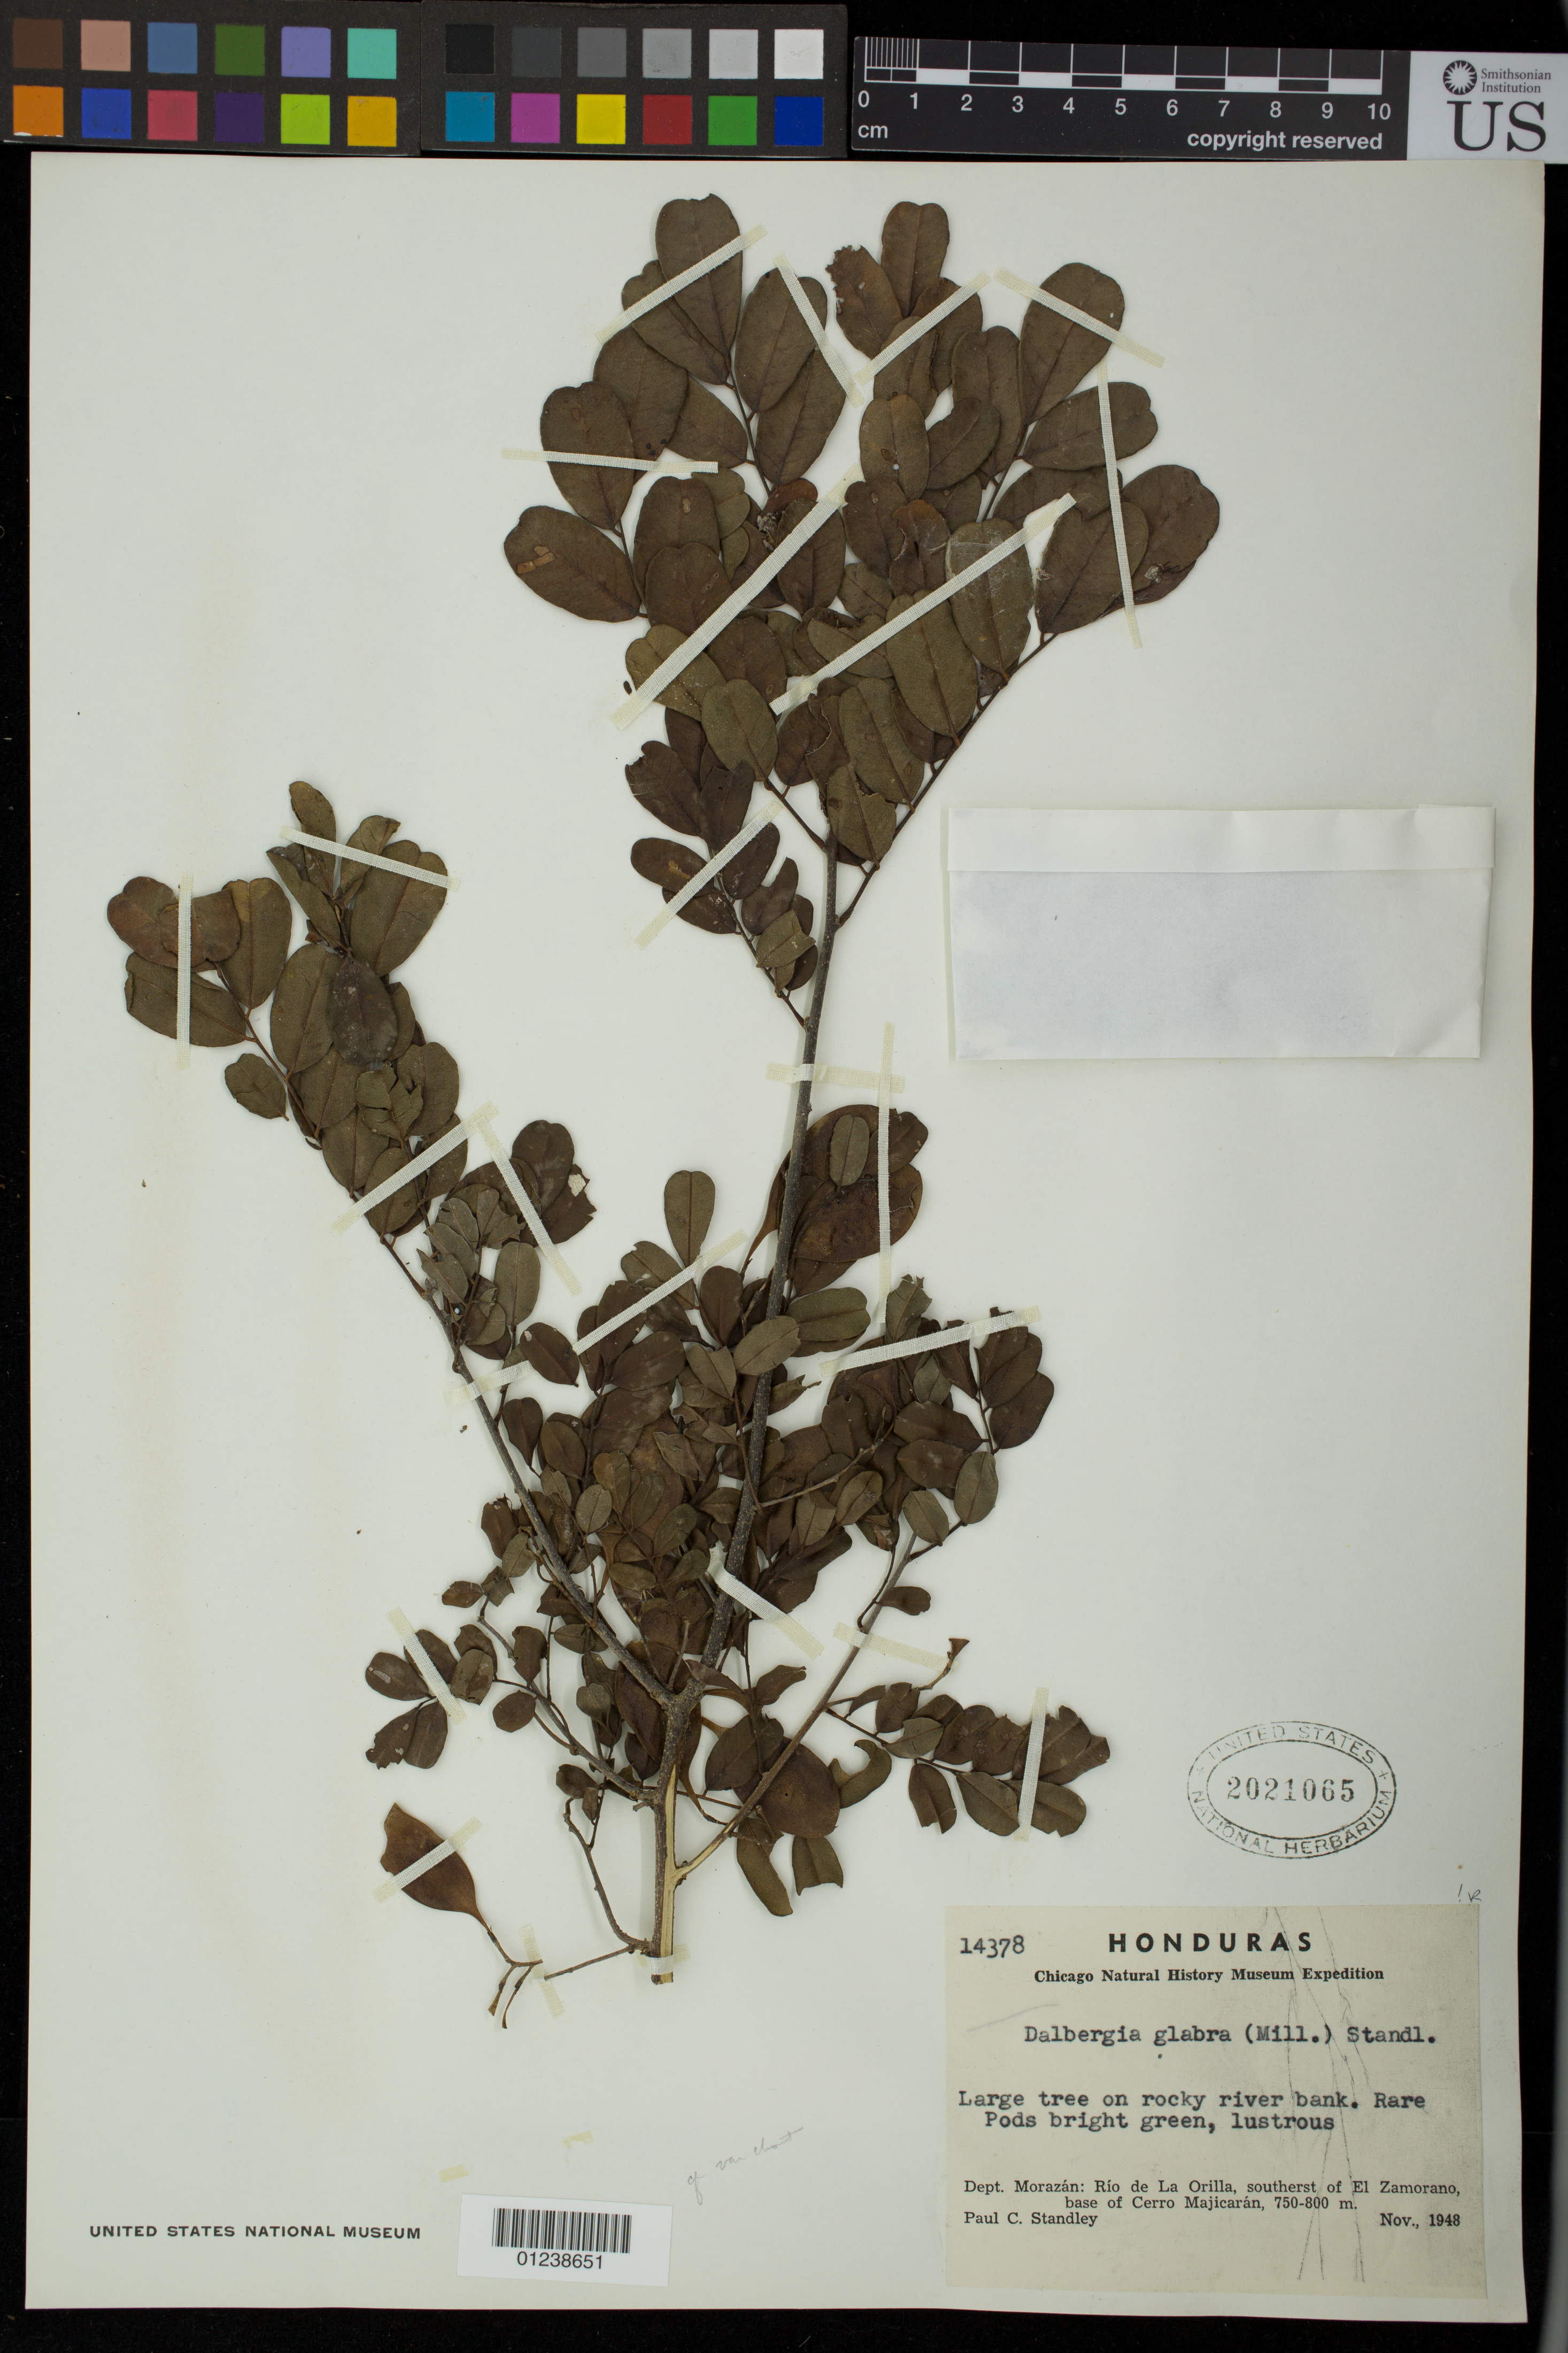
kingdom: Plantae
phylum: Tracheophyta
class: Magnoliopsida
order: Fabales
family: Fabaceae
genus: Dalbergia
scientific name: Dalbergia glabra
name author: (Mill.) Standl.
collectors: P. C. Standley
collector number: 14378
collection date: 1948-11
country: Honduras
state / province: Fco. Morazán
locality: Rio de La Orilla, southerst of El Zamorano, base of Cerro Majicaran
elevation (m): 750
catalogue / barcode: US 2021065